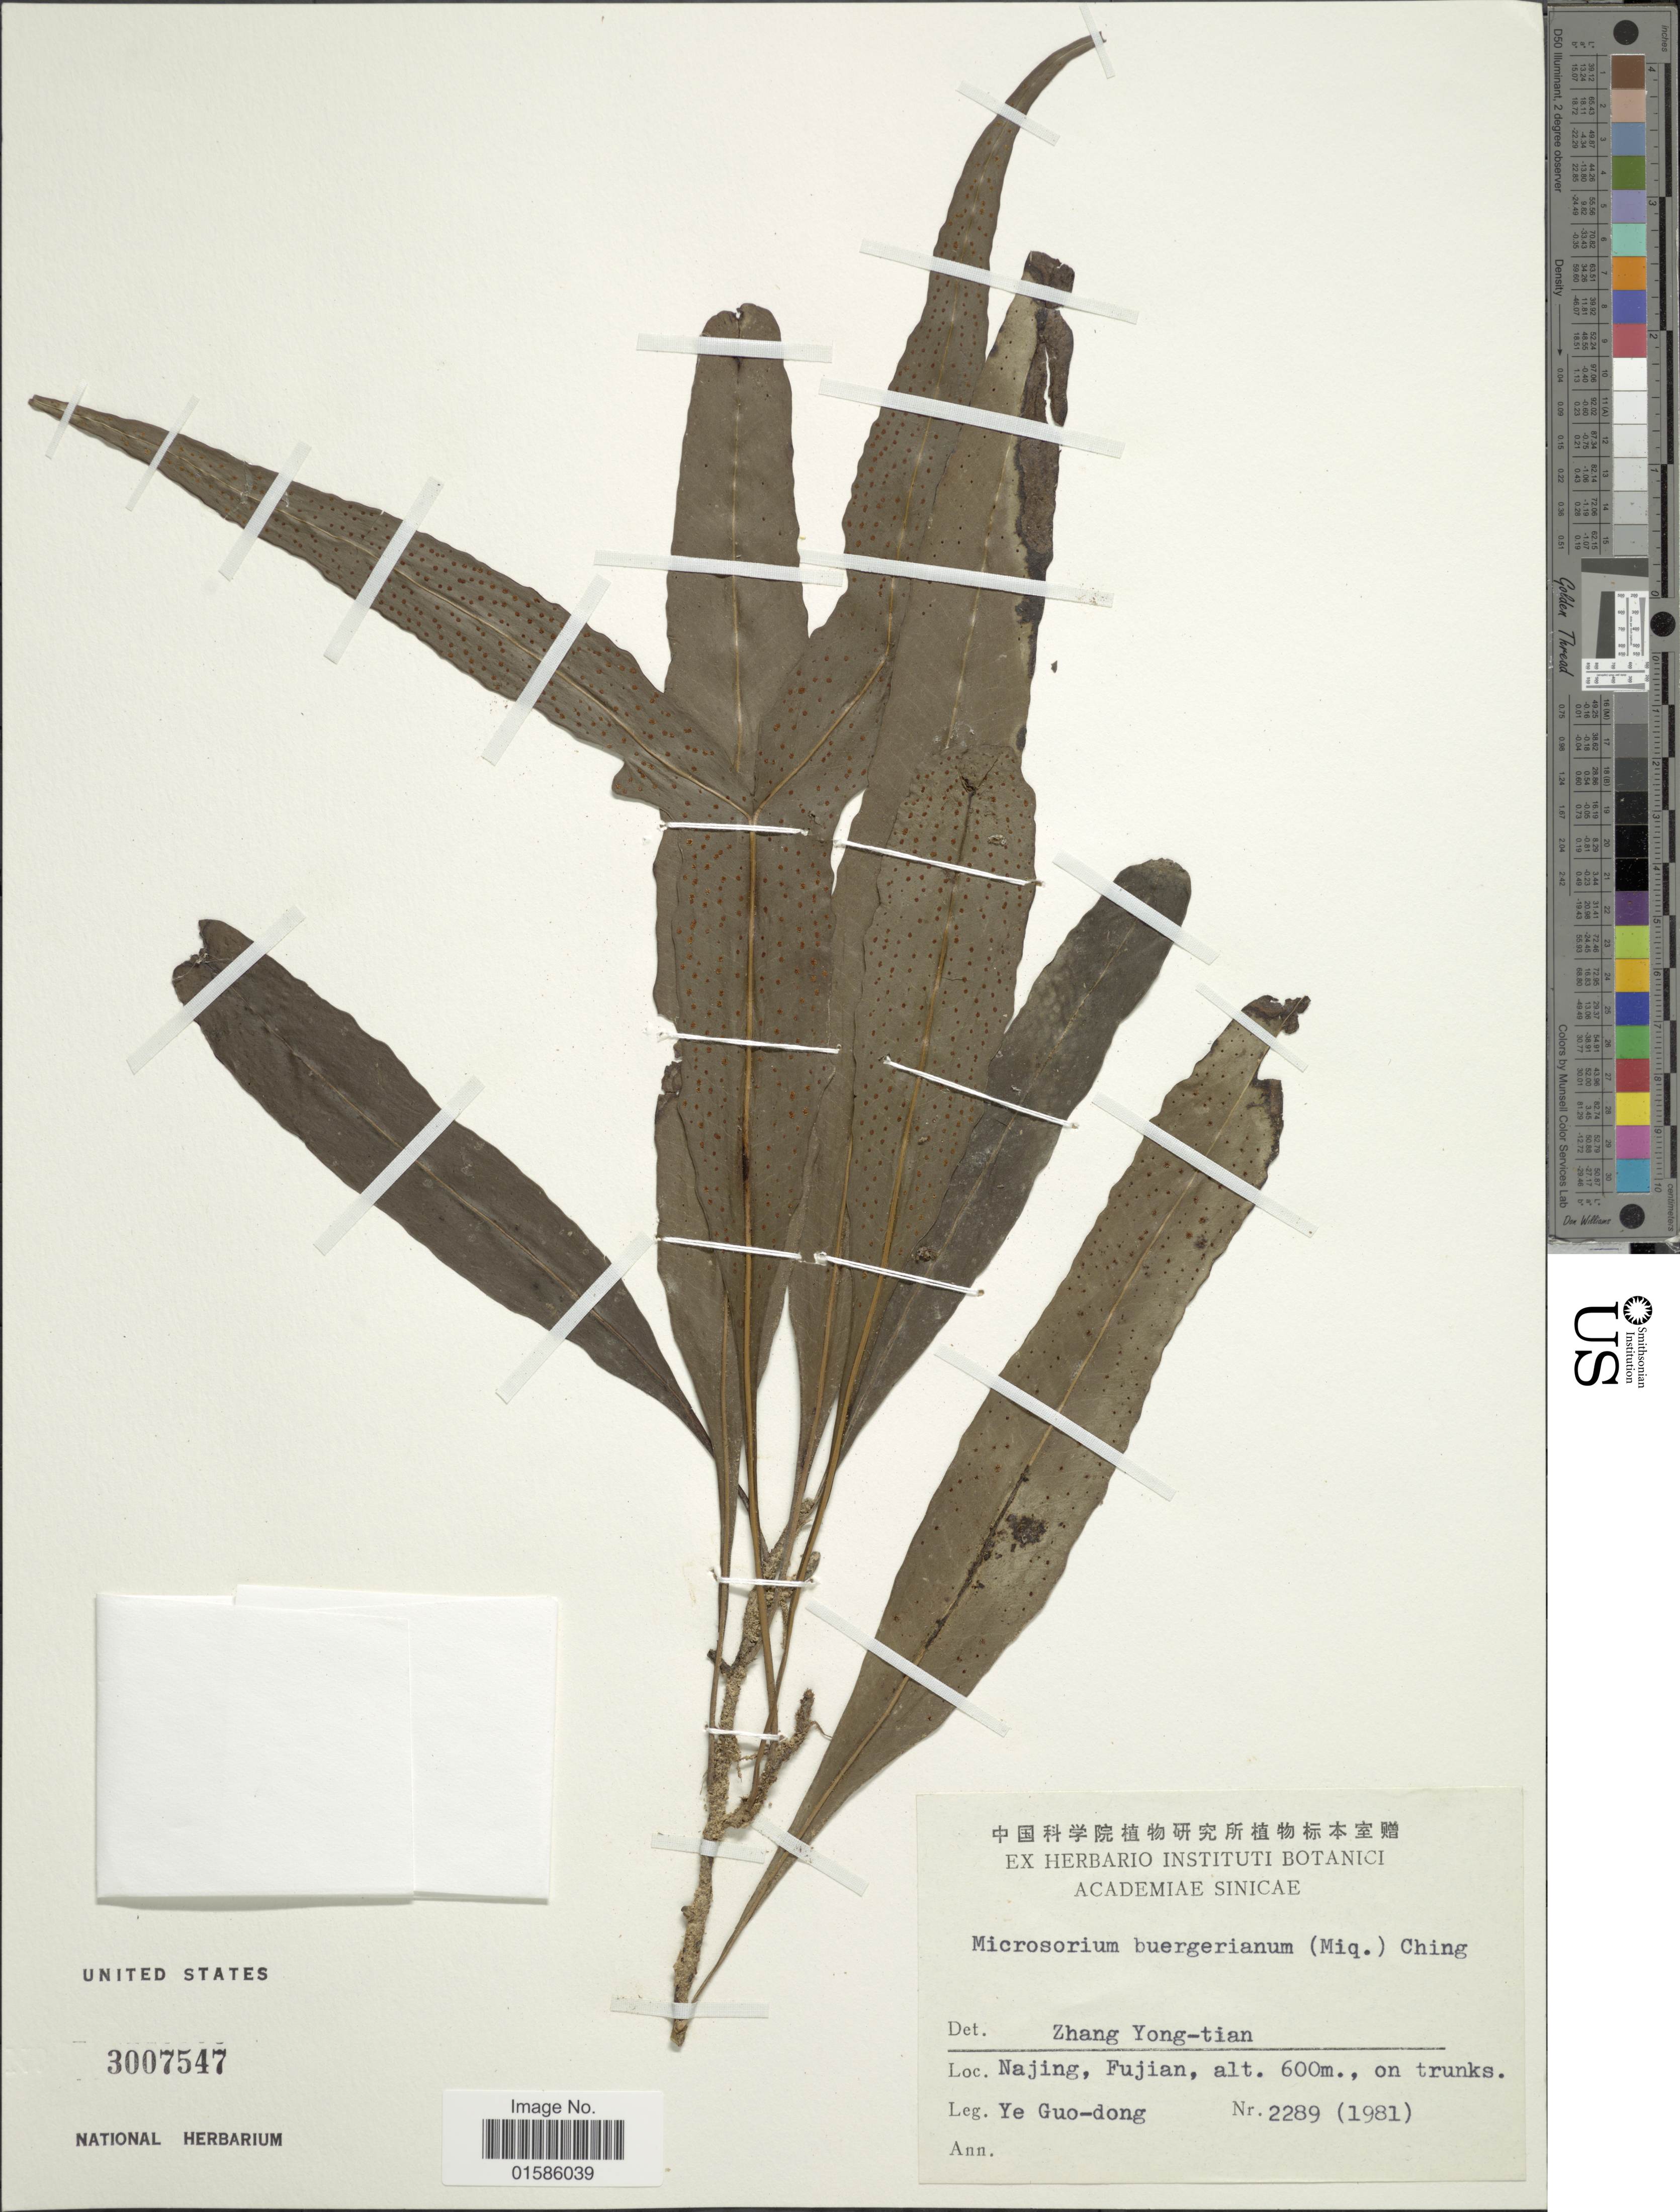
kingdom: Plantae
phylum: Tracheophyta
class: Polypodiopsida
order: Polypodiales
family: Polypodiaceae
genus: Microsorum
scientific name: Microsorum ningpoensis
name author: (Baker)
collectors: Guo cheng-yong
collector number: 2289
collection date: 1981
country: China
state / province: Fujian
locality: Najing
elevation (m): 600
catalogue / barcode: US 3007547